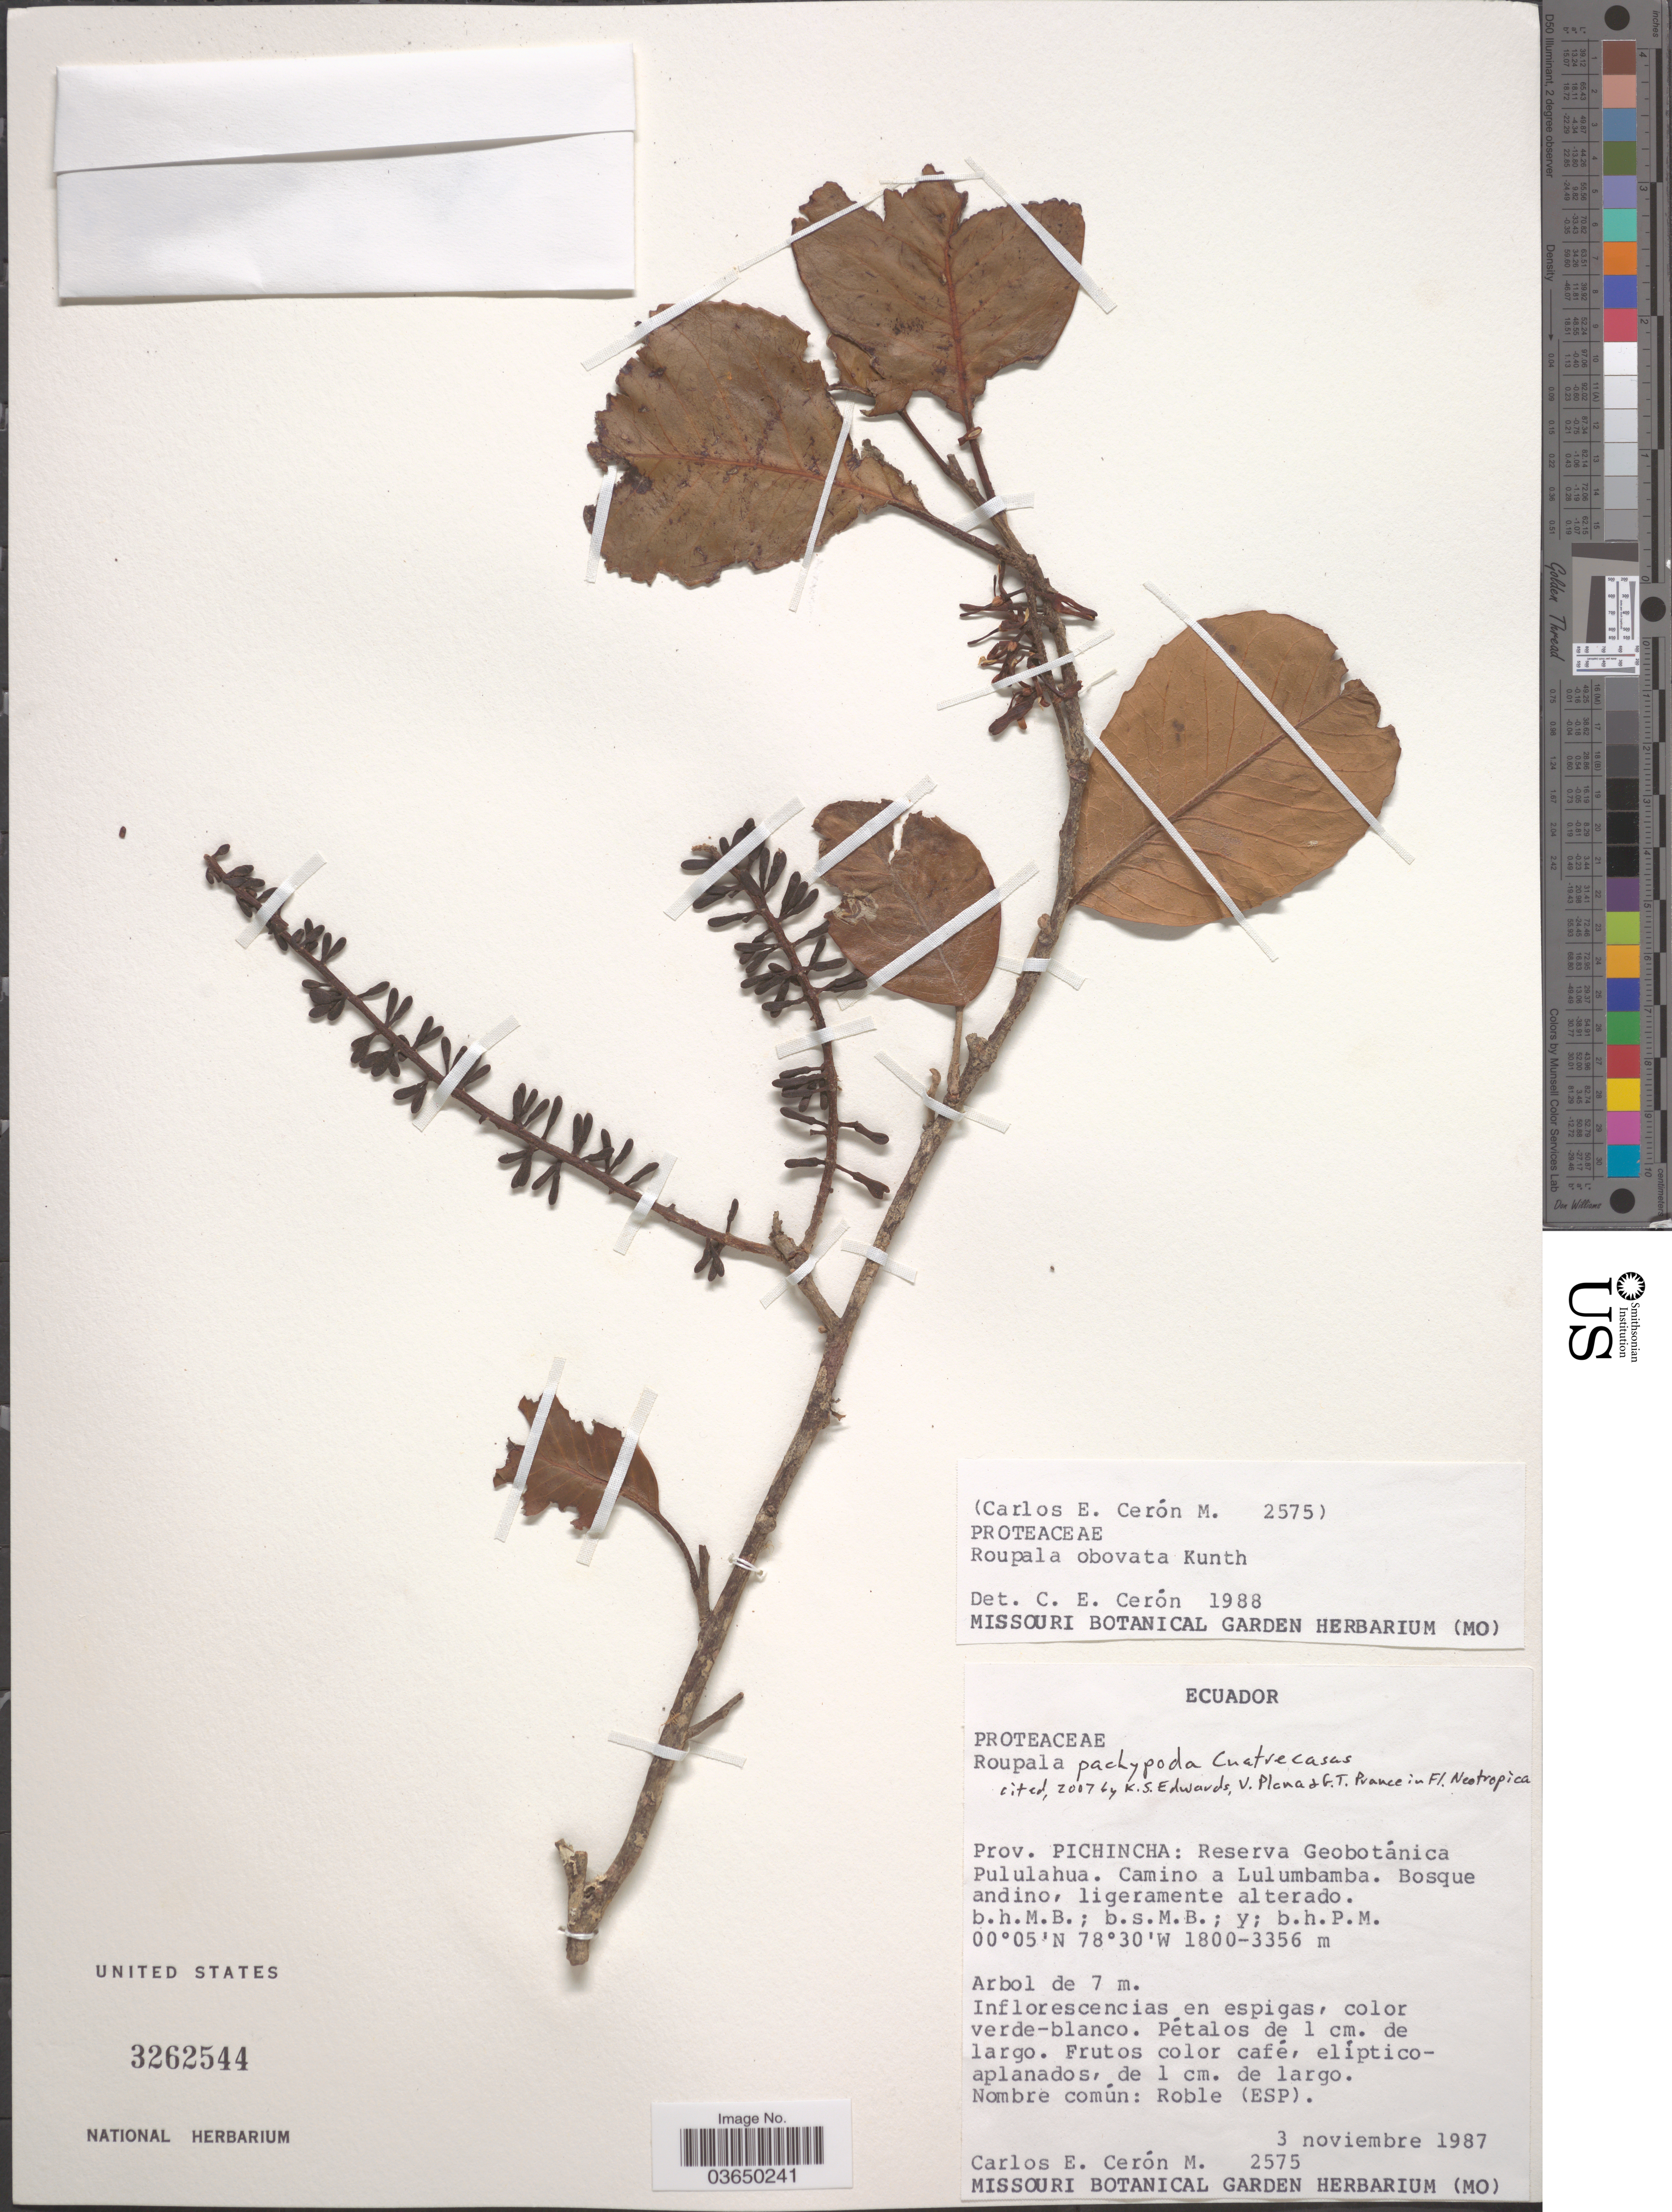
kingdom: Plantae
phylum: Tracheophyta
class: Magnoliopsida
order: Proteales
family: Proteaceae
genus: Roupala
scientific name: Roupala pachypoda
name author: Cuatrec.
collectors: C. E. Cerón M.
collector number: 2575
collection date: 1987-11-03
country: Ecuador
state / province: Pichincha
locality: Reserva Geobótanica Pululahua. Camino a Lulumbamba.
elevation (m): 1800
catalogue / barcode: US 3262544